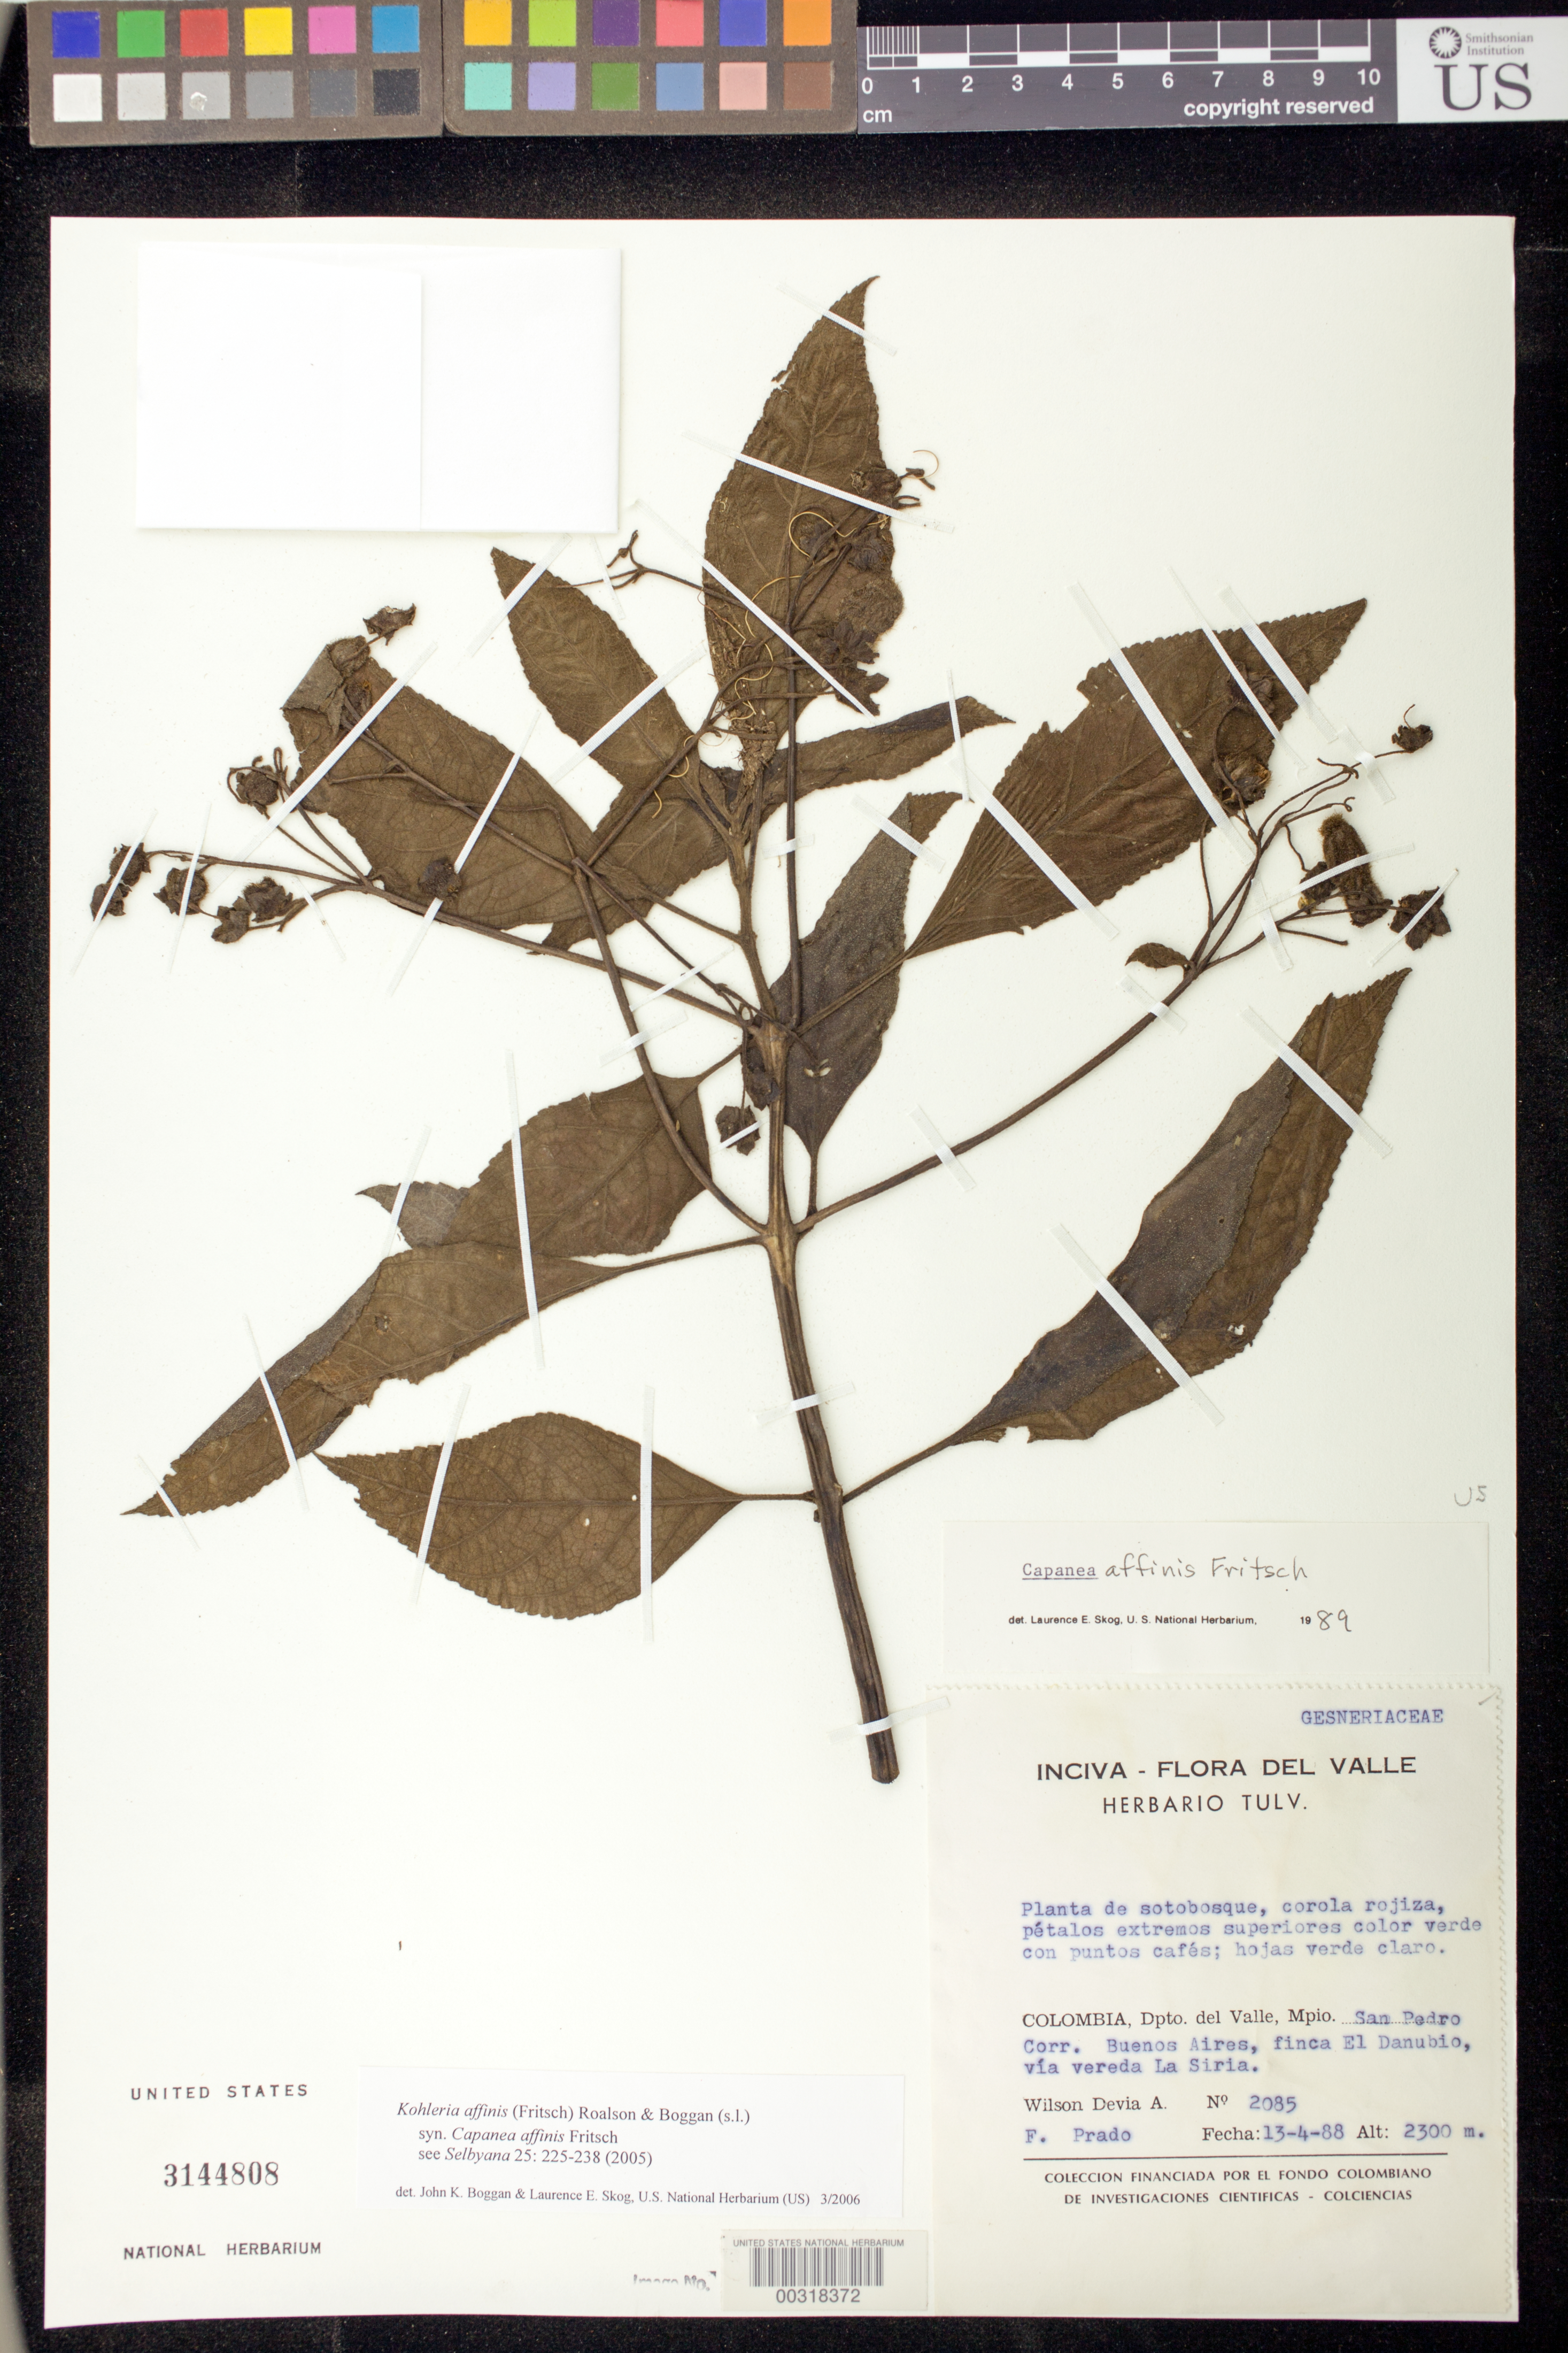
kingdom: Plantae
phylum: Tracheophyta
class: Magnoliopsida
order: Lamiales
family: Gesneriaceae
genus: Kohleria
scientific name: Kohleria affinis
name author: (Fritsch) Roalson & Boggan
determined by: Boggan, J. K.; Skog, L. E.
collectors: W. Devia A. & F. Prado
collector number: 2085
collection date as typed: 13 Apr 1988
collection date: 1988-04-13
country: Colombia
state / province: Valle del Cauca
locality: Mun. of San Pedro, corr. Buenos Aires, Finca El Danubio, via Vereda La Siria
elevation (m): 2300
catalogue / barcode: US 3144808